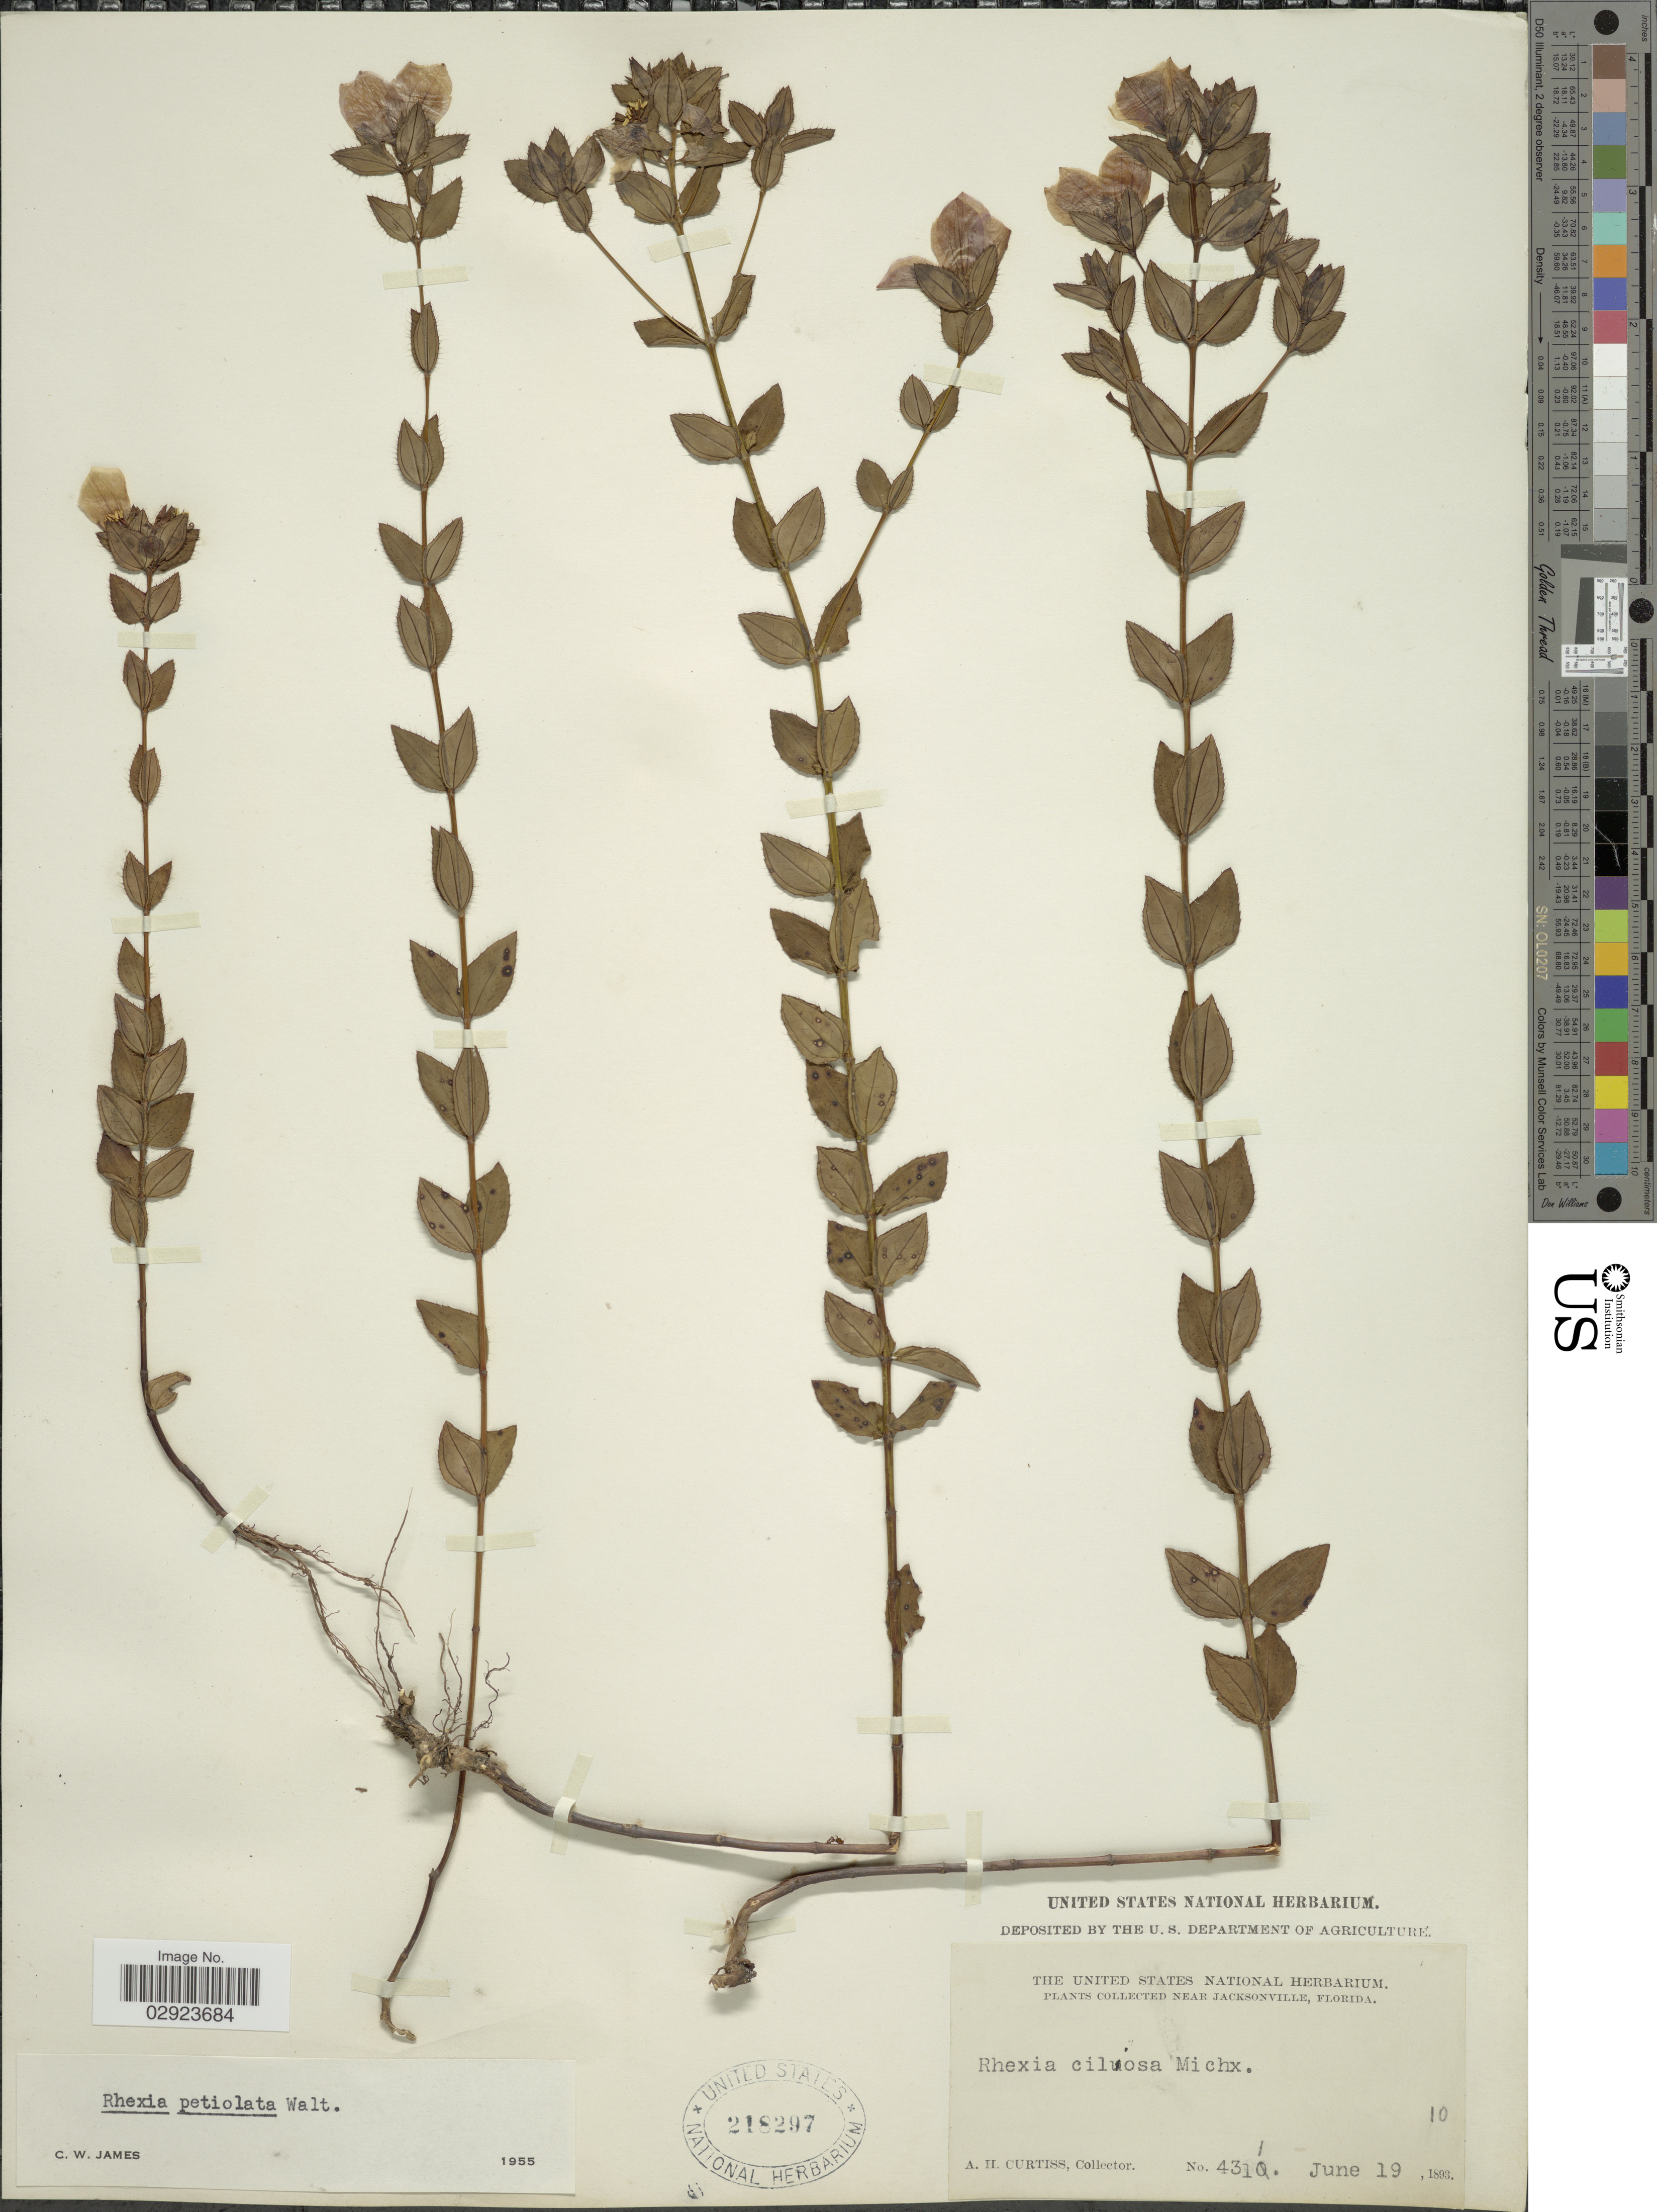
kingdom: Plantae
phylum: Tracheophyta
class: Magnoliopsida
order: Myrtales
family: Melastomataceae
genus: Rhexia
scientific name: Rhexia petiolata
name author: Walter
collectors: A. H. Curtiss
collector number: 4311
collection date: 1893-06-19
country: United States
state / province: Florida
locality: Near Jacksonville.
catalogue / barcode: US 218297